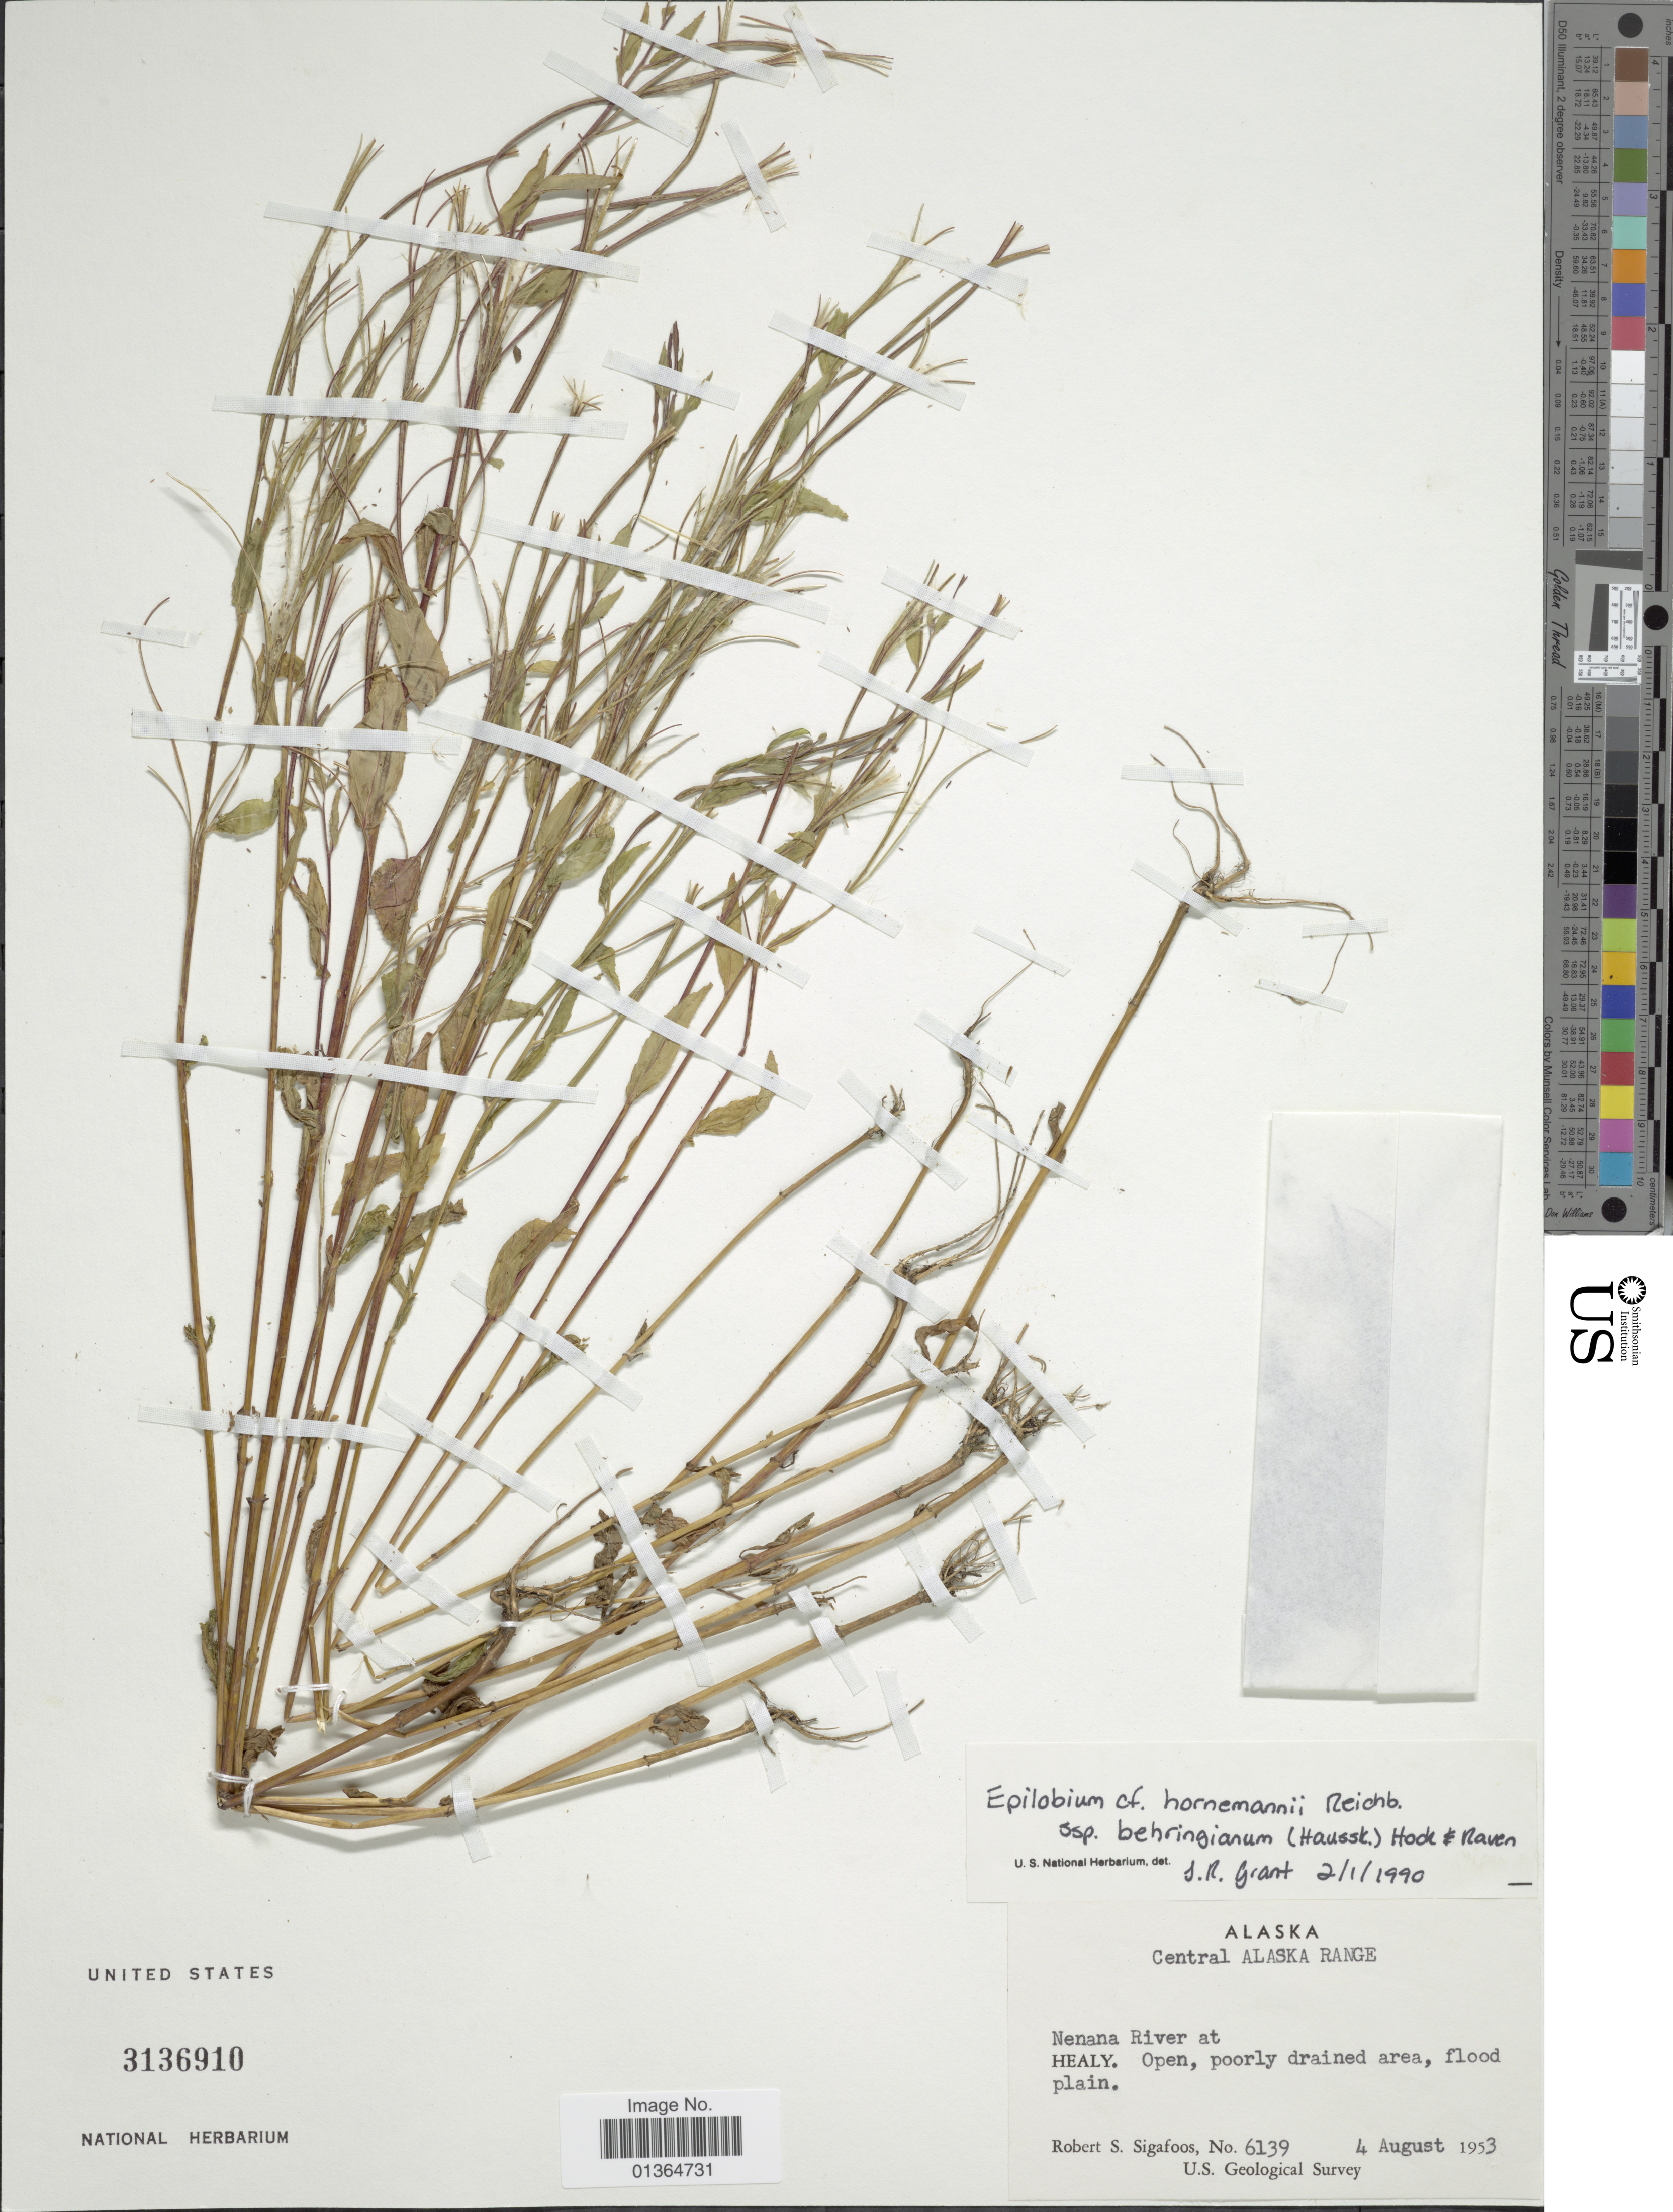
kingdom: Plantae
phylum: Tracheophyta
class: Magnoliopsida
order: Myrtales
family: Onagraceae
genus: Epilobium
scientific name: Epilobium hornemannii subsp. behringianum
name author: (Hausskn.) Hoch & P.H. Raven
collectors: R. Sigafoos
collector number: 6139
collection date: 1953-08-04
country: United States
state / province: Alaska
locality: Central Alaska Range. Nenana River at Healy.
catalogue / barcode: US 3136910